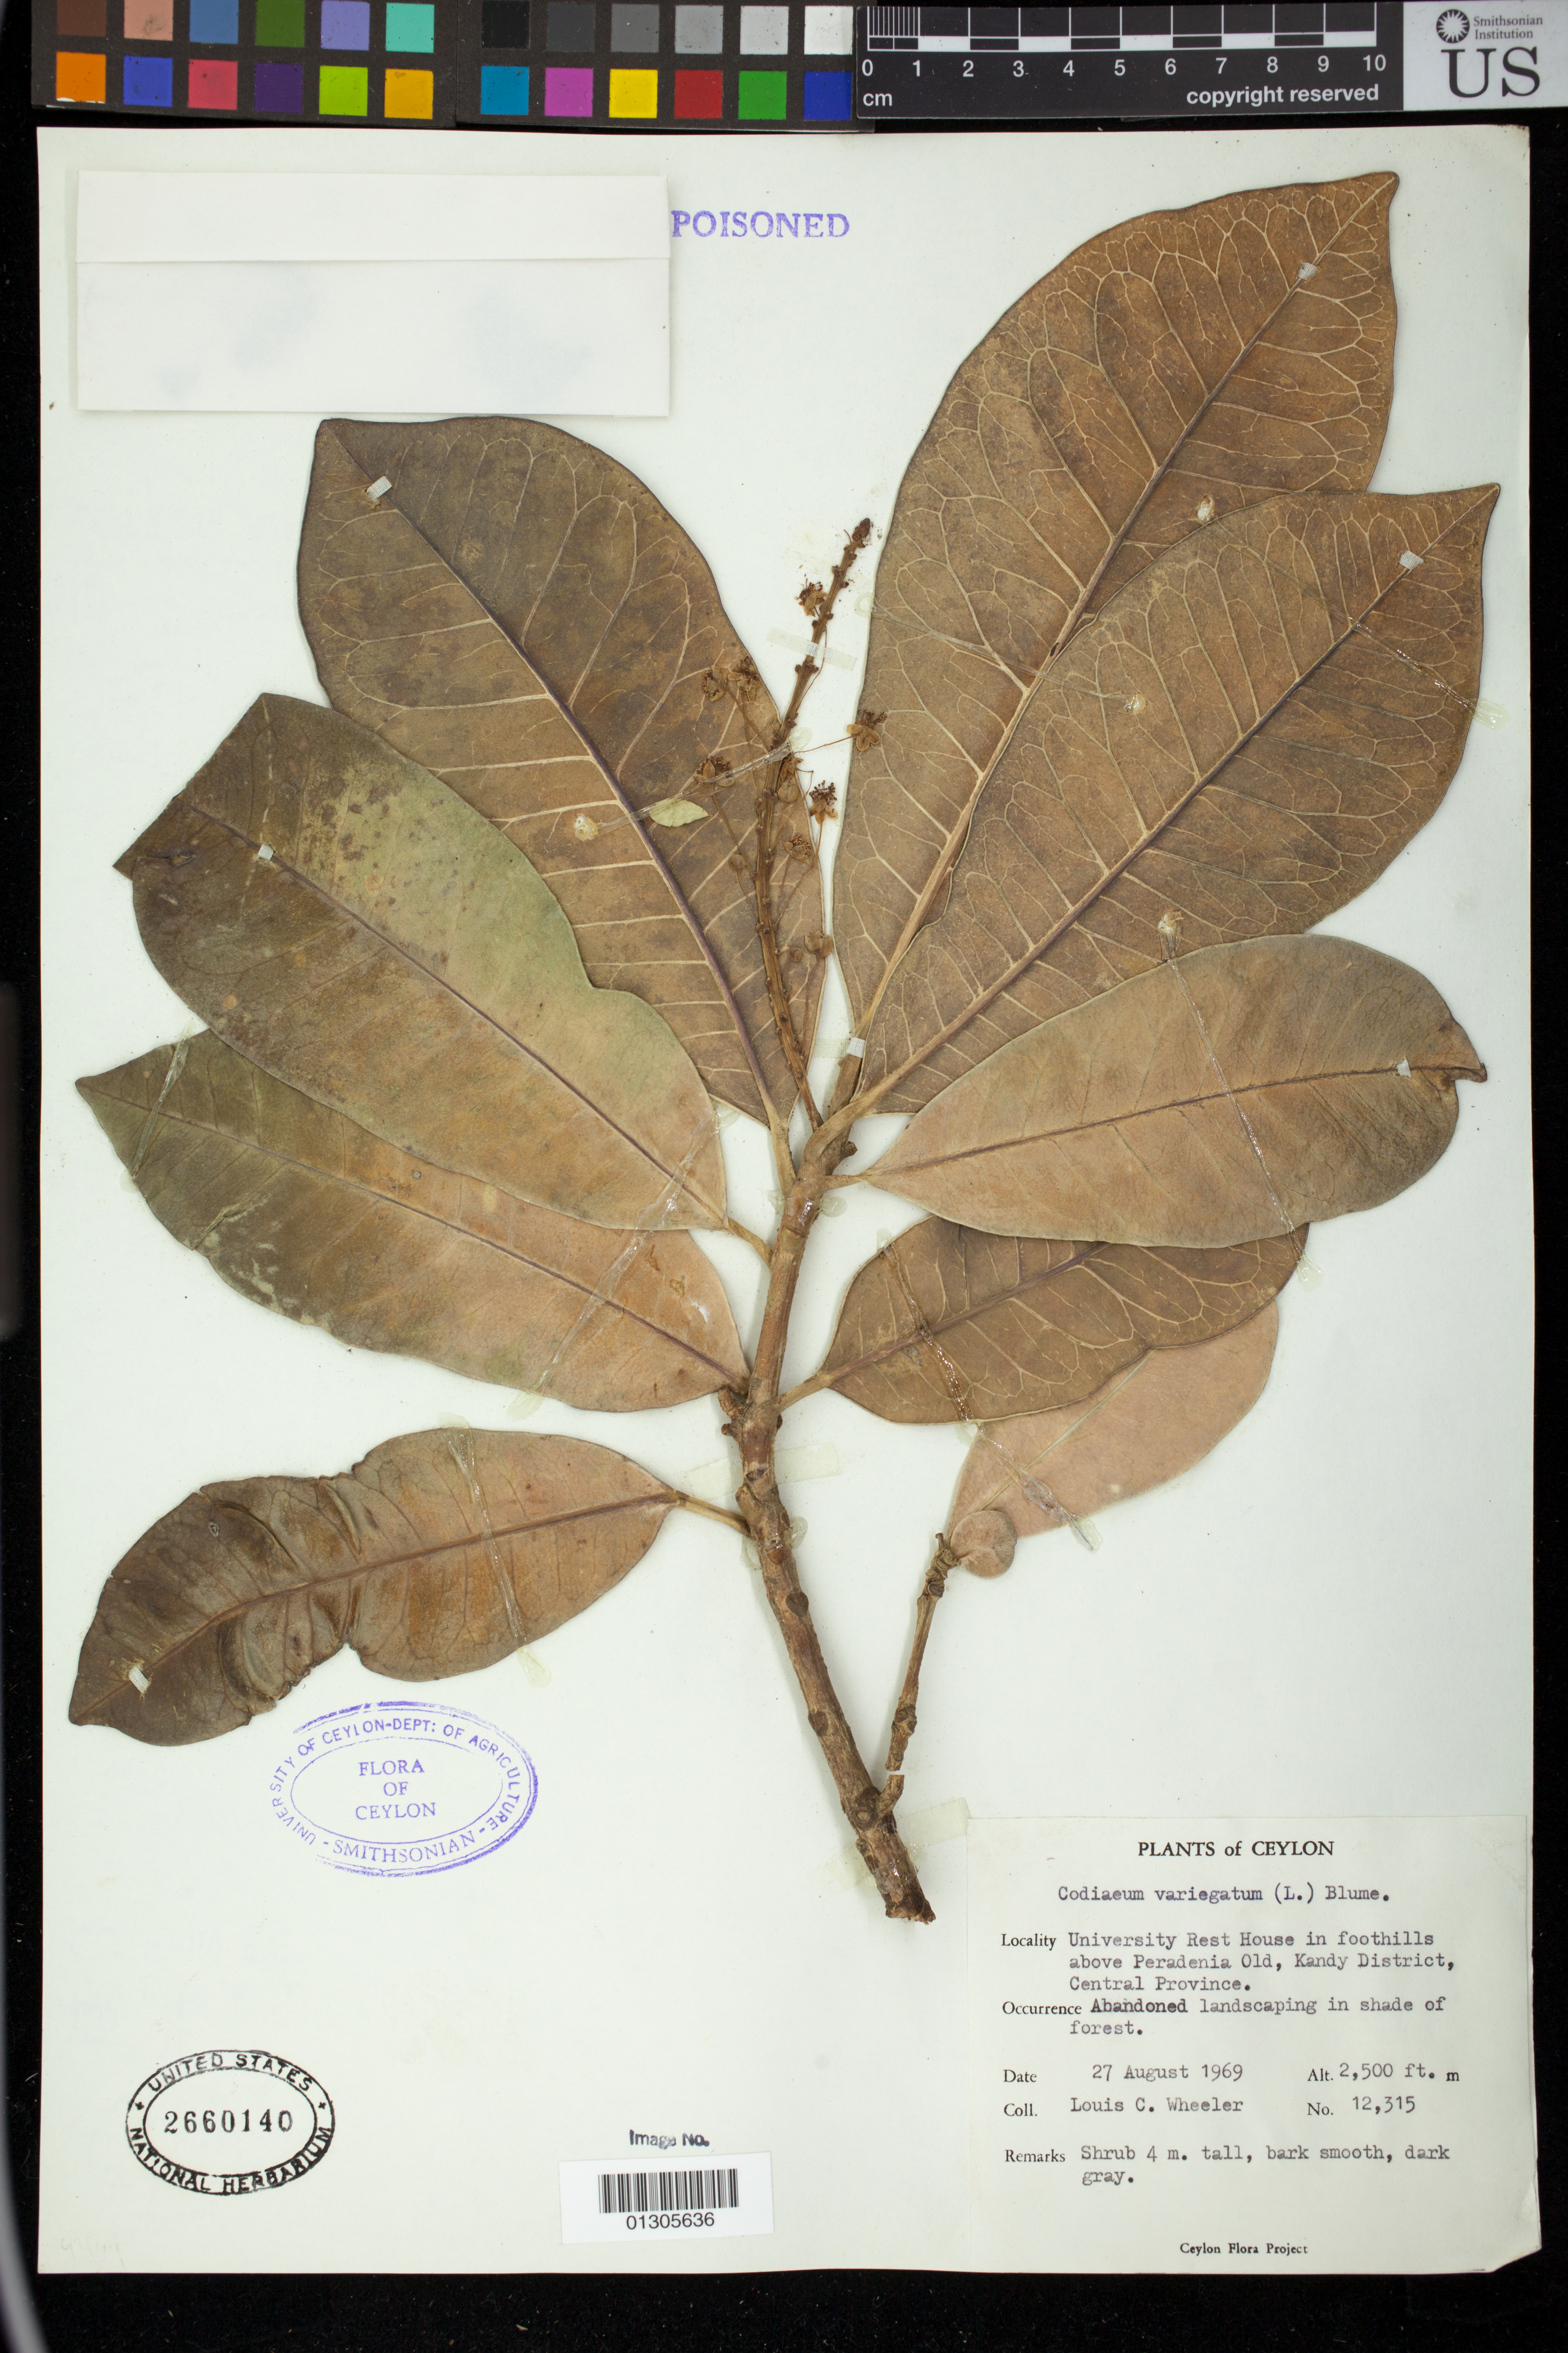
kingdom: Plantae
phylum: Tracheophyta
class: Magnoliopsida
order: Malpighiales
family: Euphorbiaceae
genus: Codiaeum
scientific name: Codiaeum variegatum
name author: (L.) Rumph. ex A. Juss.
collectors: L. C. Wheeler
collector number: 12,315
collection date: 1969-08-27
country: Sri Lanka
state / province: Central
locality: University Rest House in foothills above Peradenia Old, Kandy District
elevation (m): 2500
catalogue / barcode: US 2660140